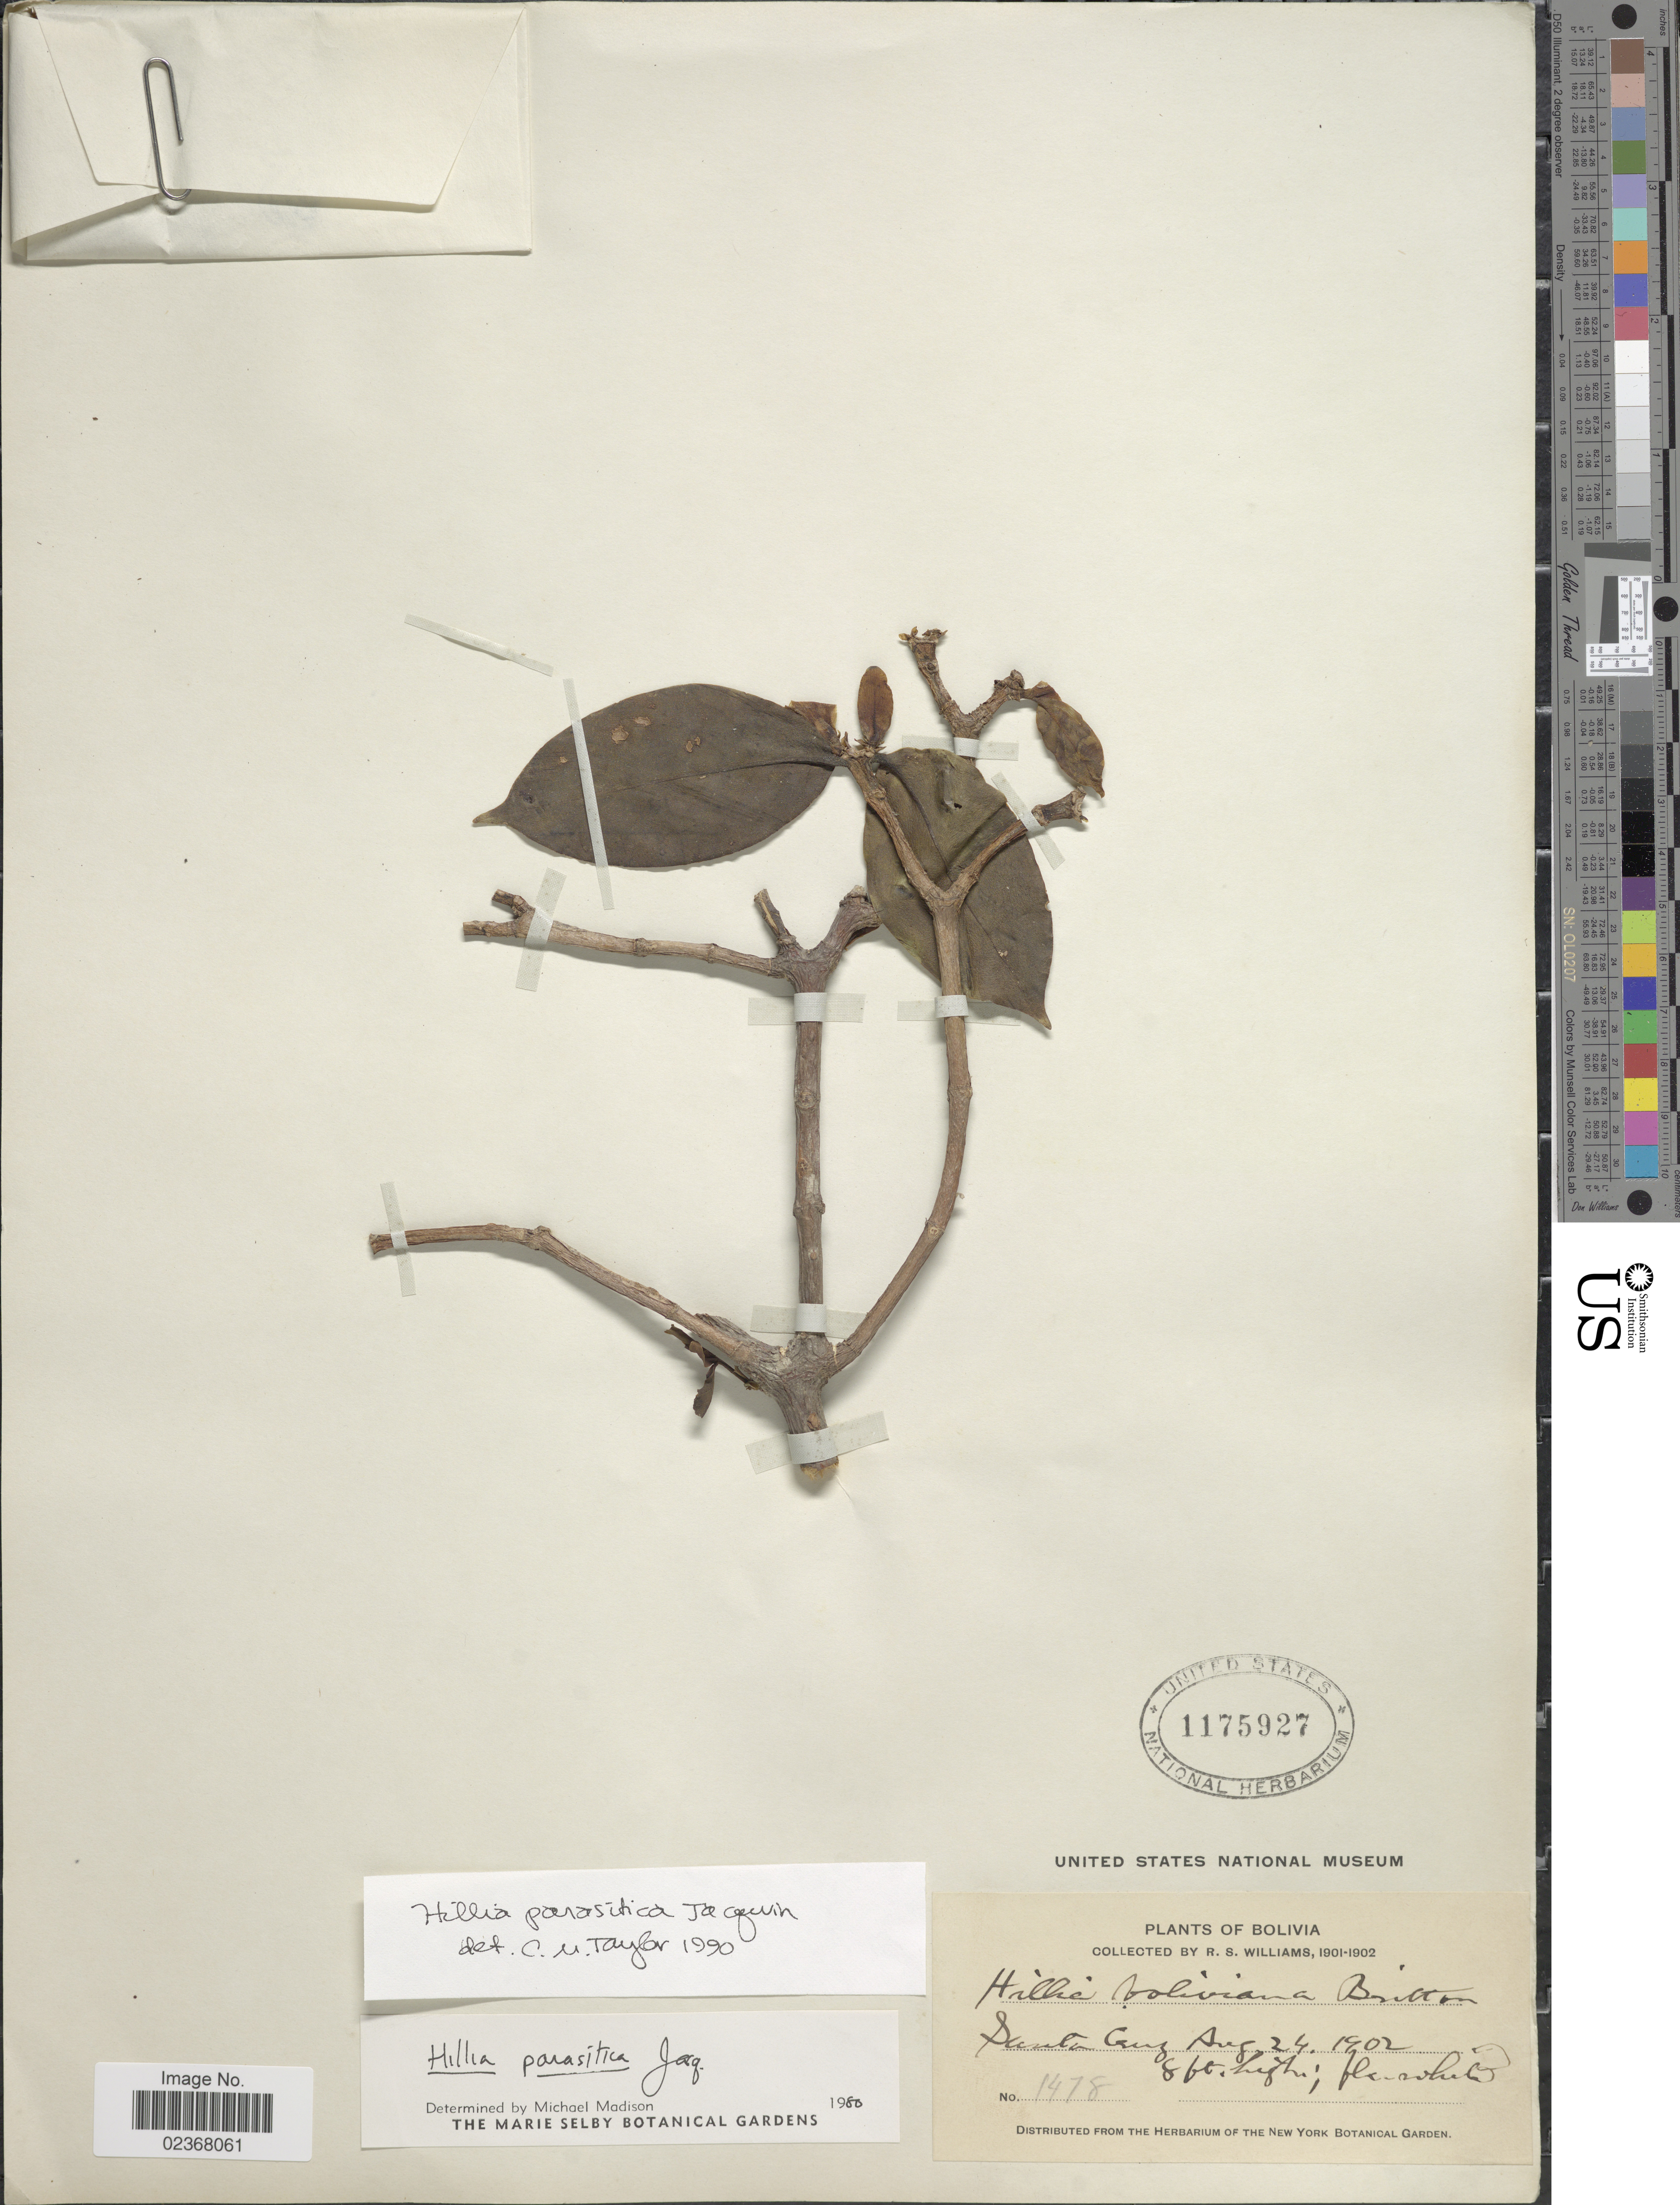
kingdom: Plantae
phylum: Tracheophyta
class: Magnoliopsida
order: Gentianales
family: Rubiaceae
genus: Hillia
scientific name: Hillia parasitica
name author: Jacq.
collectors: R. S. Williams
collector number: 1478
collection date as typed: Aug. 24, 1902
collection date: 1902-08-24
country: Bolivia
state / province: La Paz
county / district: Franz Tamayo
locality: Santa Cruz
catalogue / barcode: US 1175927